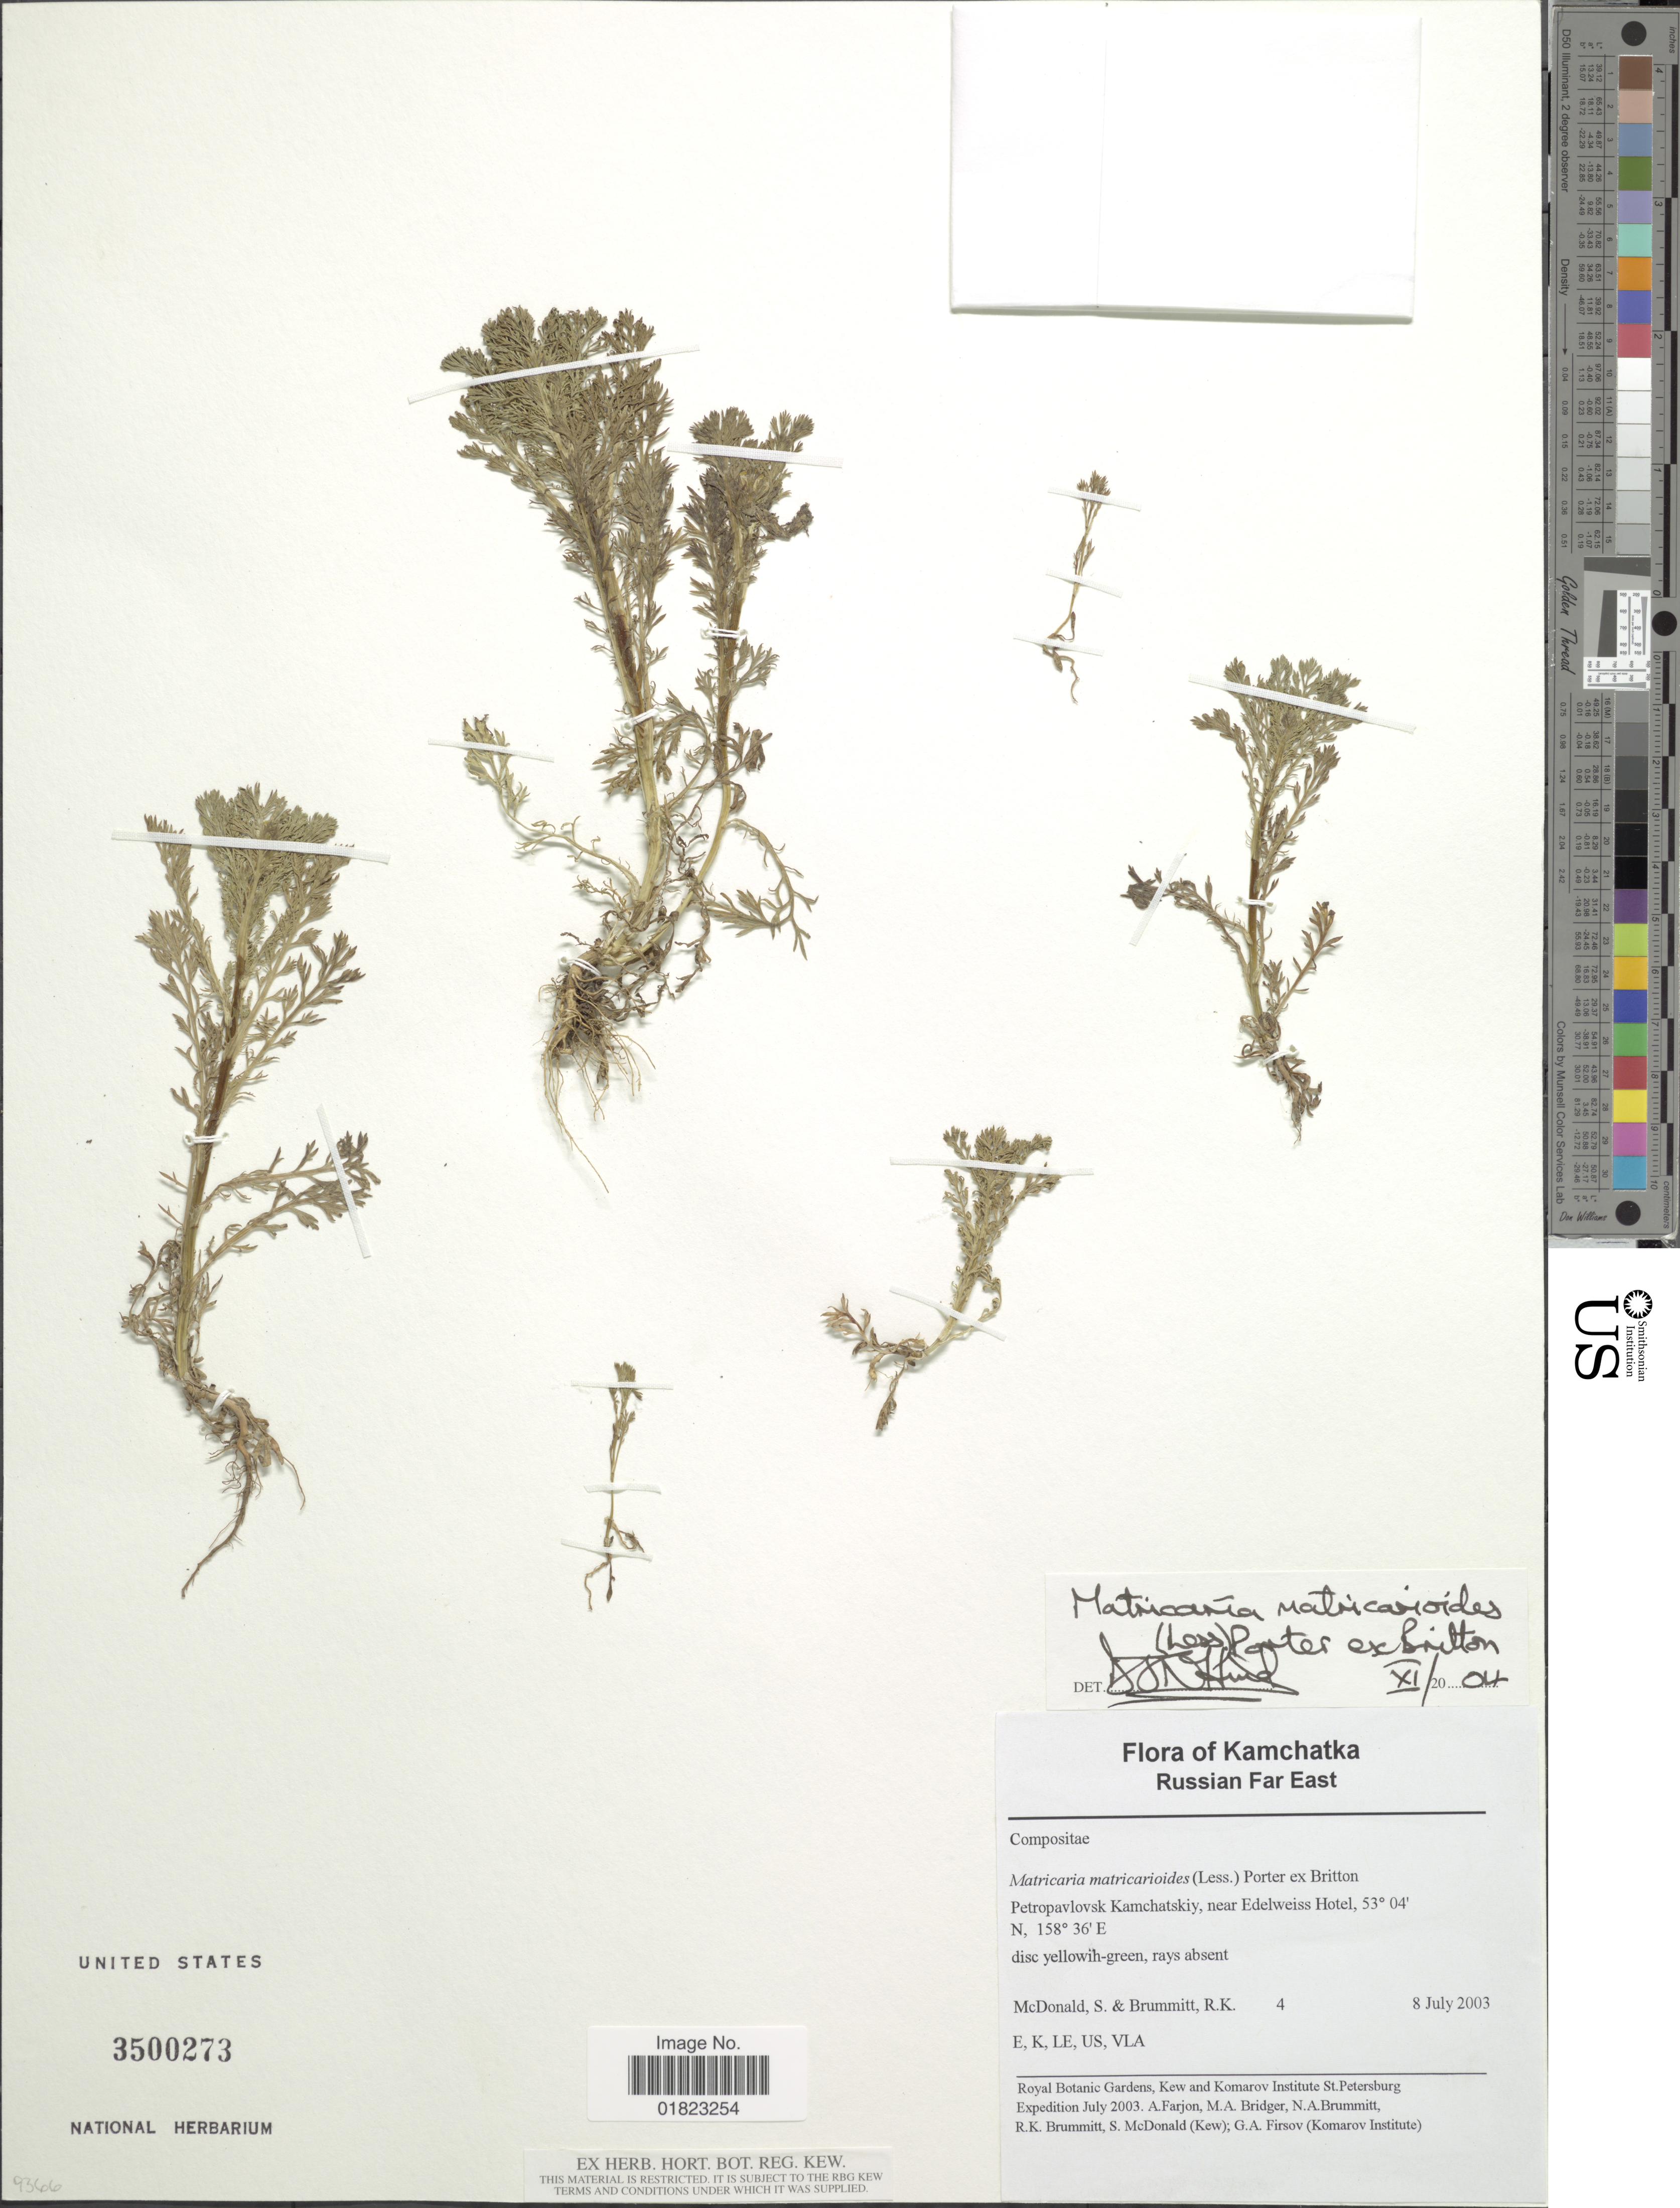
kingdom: Plantae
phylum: Tracheophyta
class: Magnoliopsida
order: Asterales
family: Asteraceae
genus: Matricaria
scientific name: Matricaria matricarioides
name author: (Less.) Porter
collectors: S. McDonald & R. Brummitt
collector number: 4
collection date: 2003-07-08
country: Russian Federation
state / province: Kamchatka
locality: Kamchatka. Russian Far East. Petropavlovsk Kamchatskiy, near Edelweiss Hotel.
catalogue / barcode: US 3500273